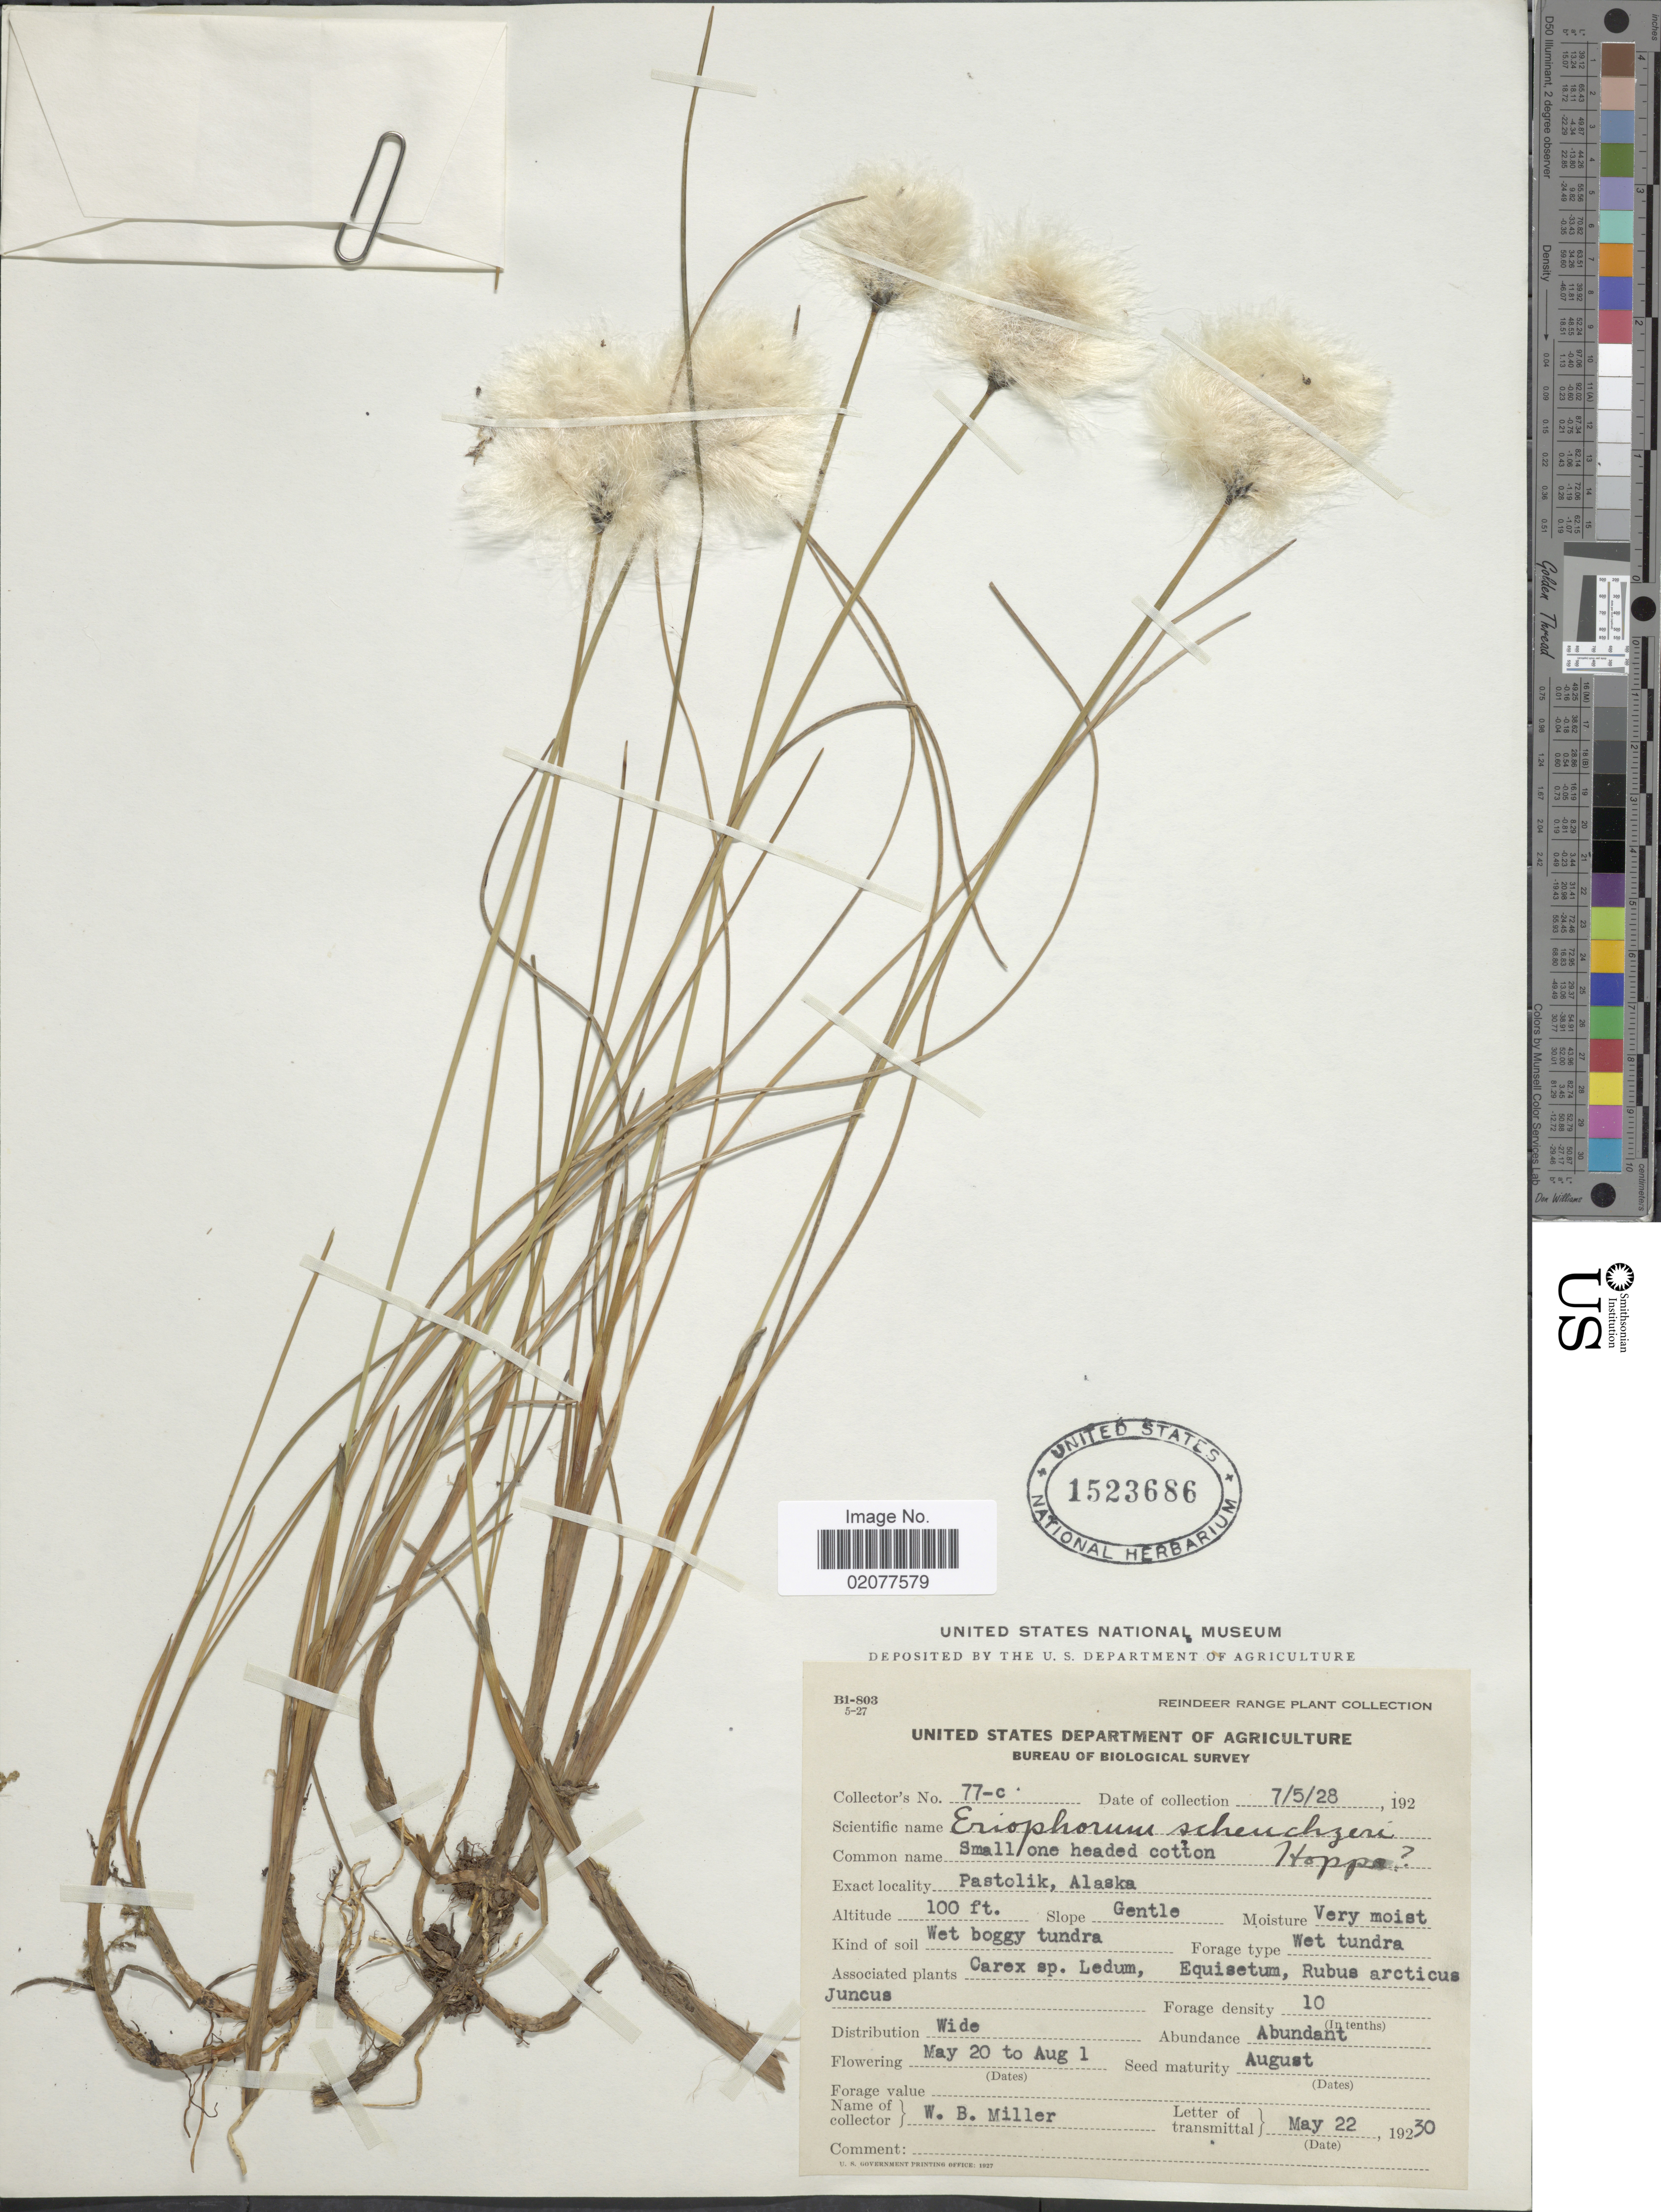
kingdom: Plantae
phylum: Tracheophyta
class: Liliopsida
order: Poales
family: Cyperaceae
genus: Eriophorum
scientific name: Eriophorum scheuchzeri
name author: Hoppe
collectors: W. Miller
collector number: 77-c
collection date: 1928-07-05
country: United States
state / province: Alaska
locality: Pastolik, Alaska.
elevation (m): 30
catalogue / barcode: US 1523686